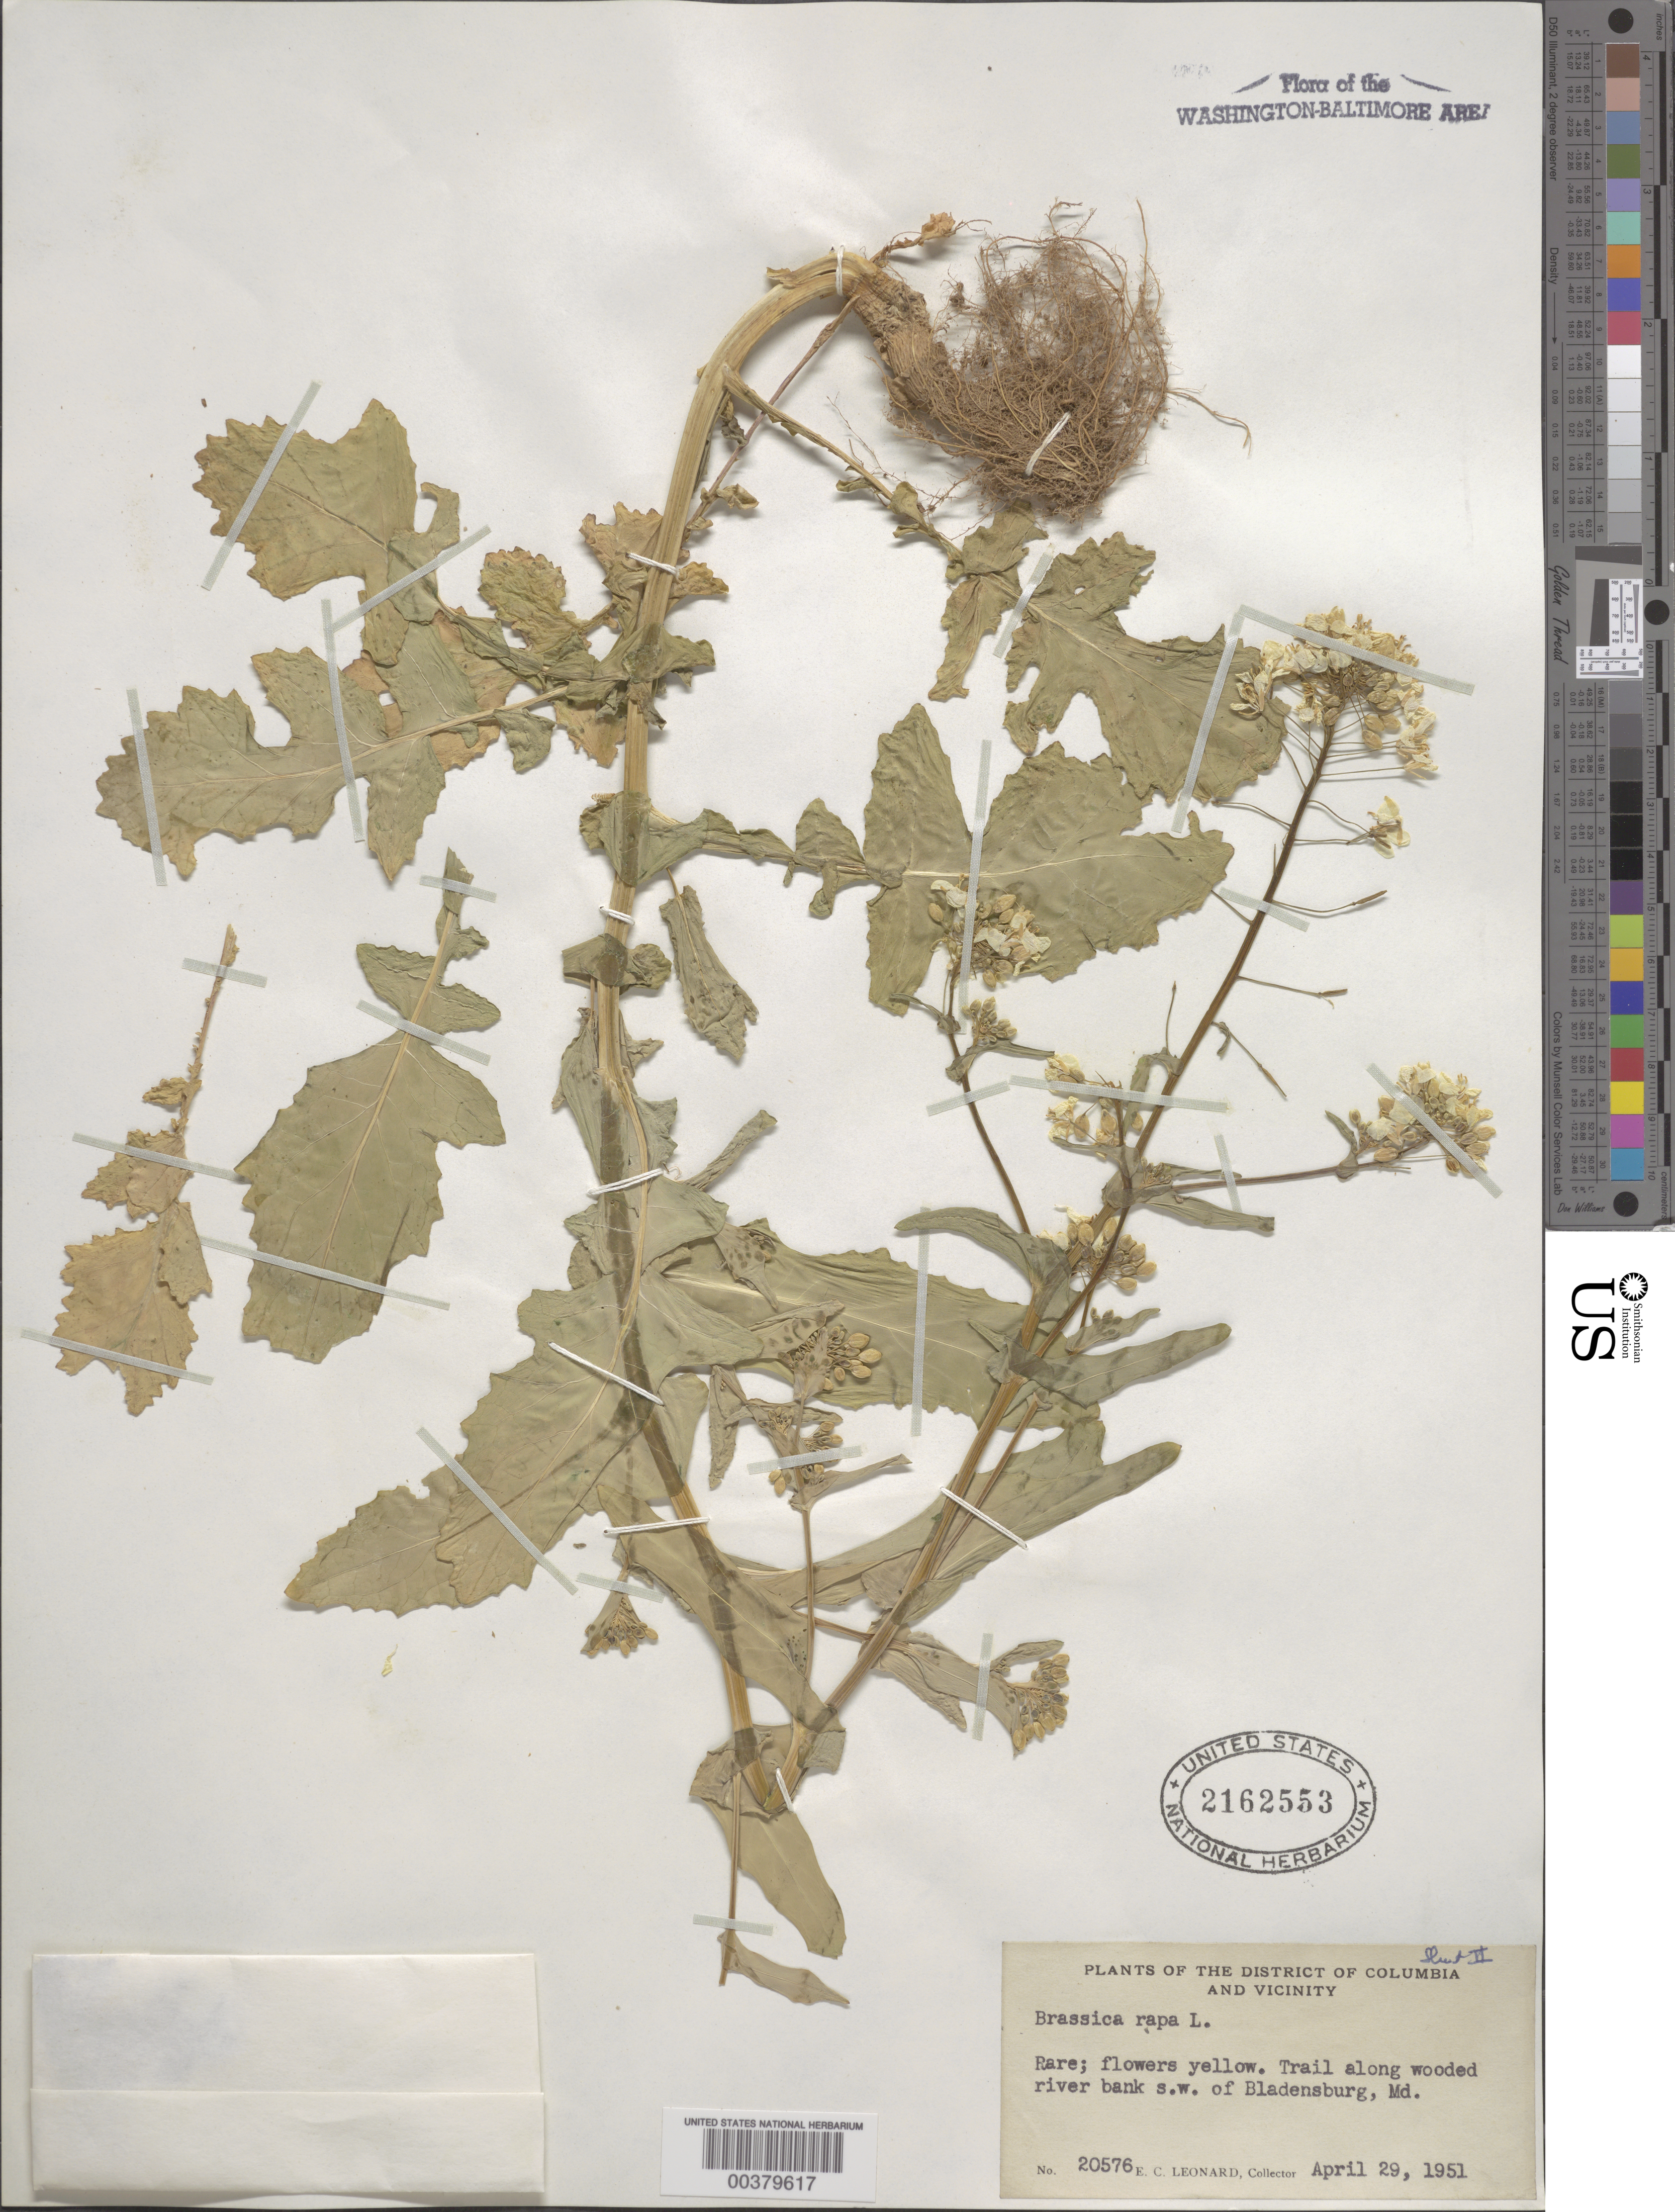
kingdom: Plantae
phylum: Tracheophyta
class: Magnoliopsida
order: Brassicales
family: Brassicaceae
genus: Brassica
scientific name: Brassica rapa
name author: L.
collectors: E. C. Leonard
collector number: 20576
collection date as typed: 29 Apr 1951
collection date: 1951-04-29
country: United States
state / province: Maryland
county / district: Prince George's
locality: southwest of Bladensburg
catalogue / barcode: US 2162553